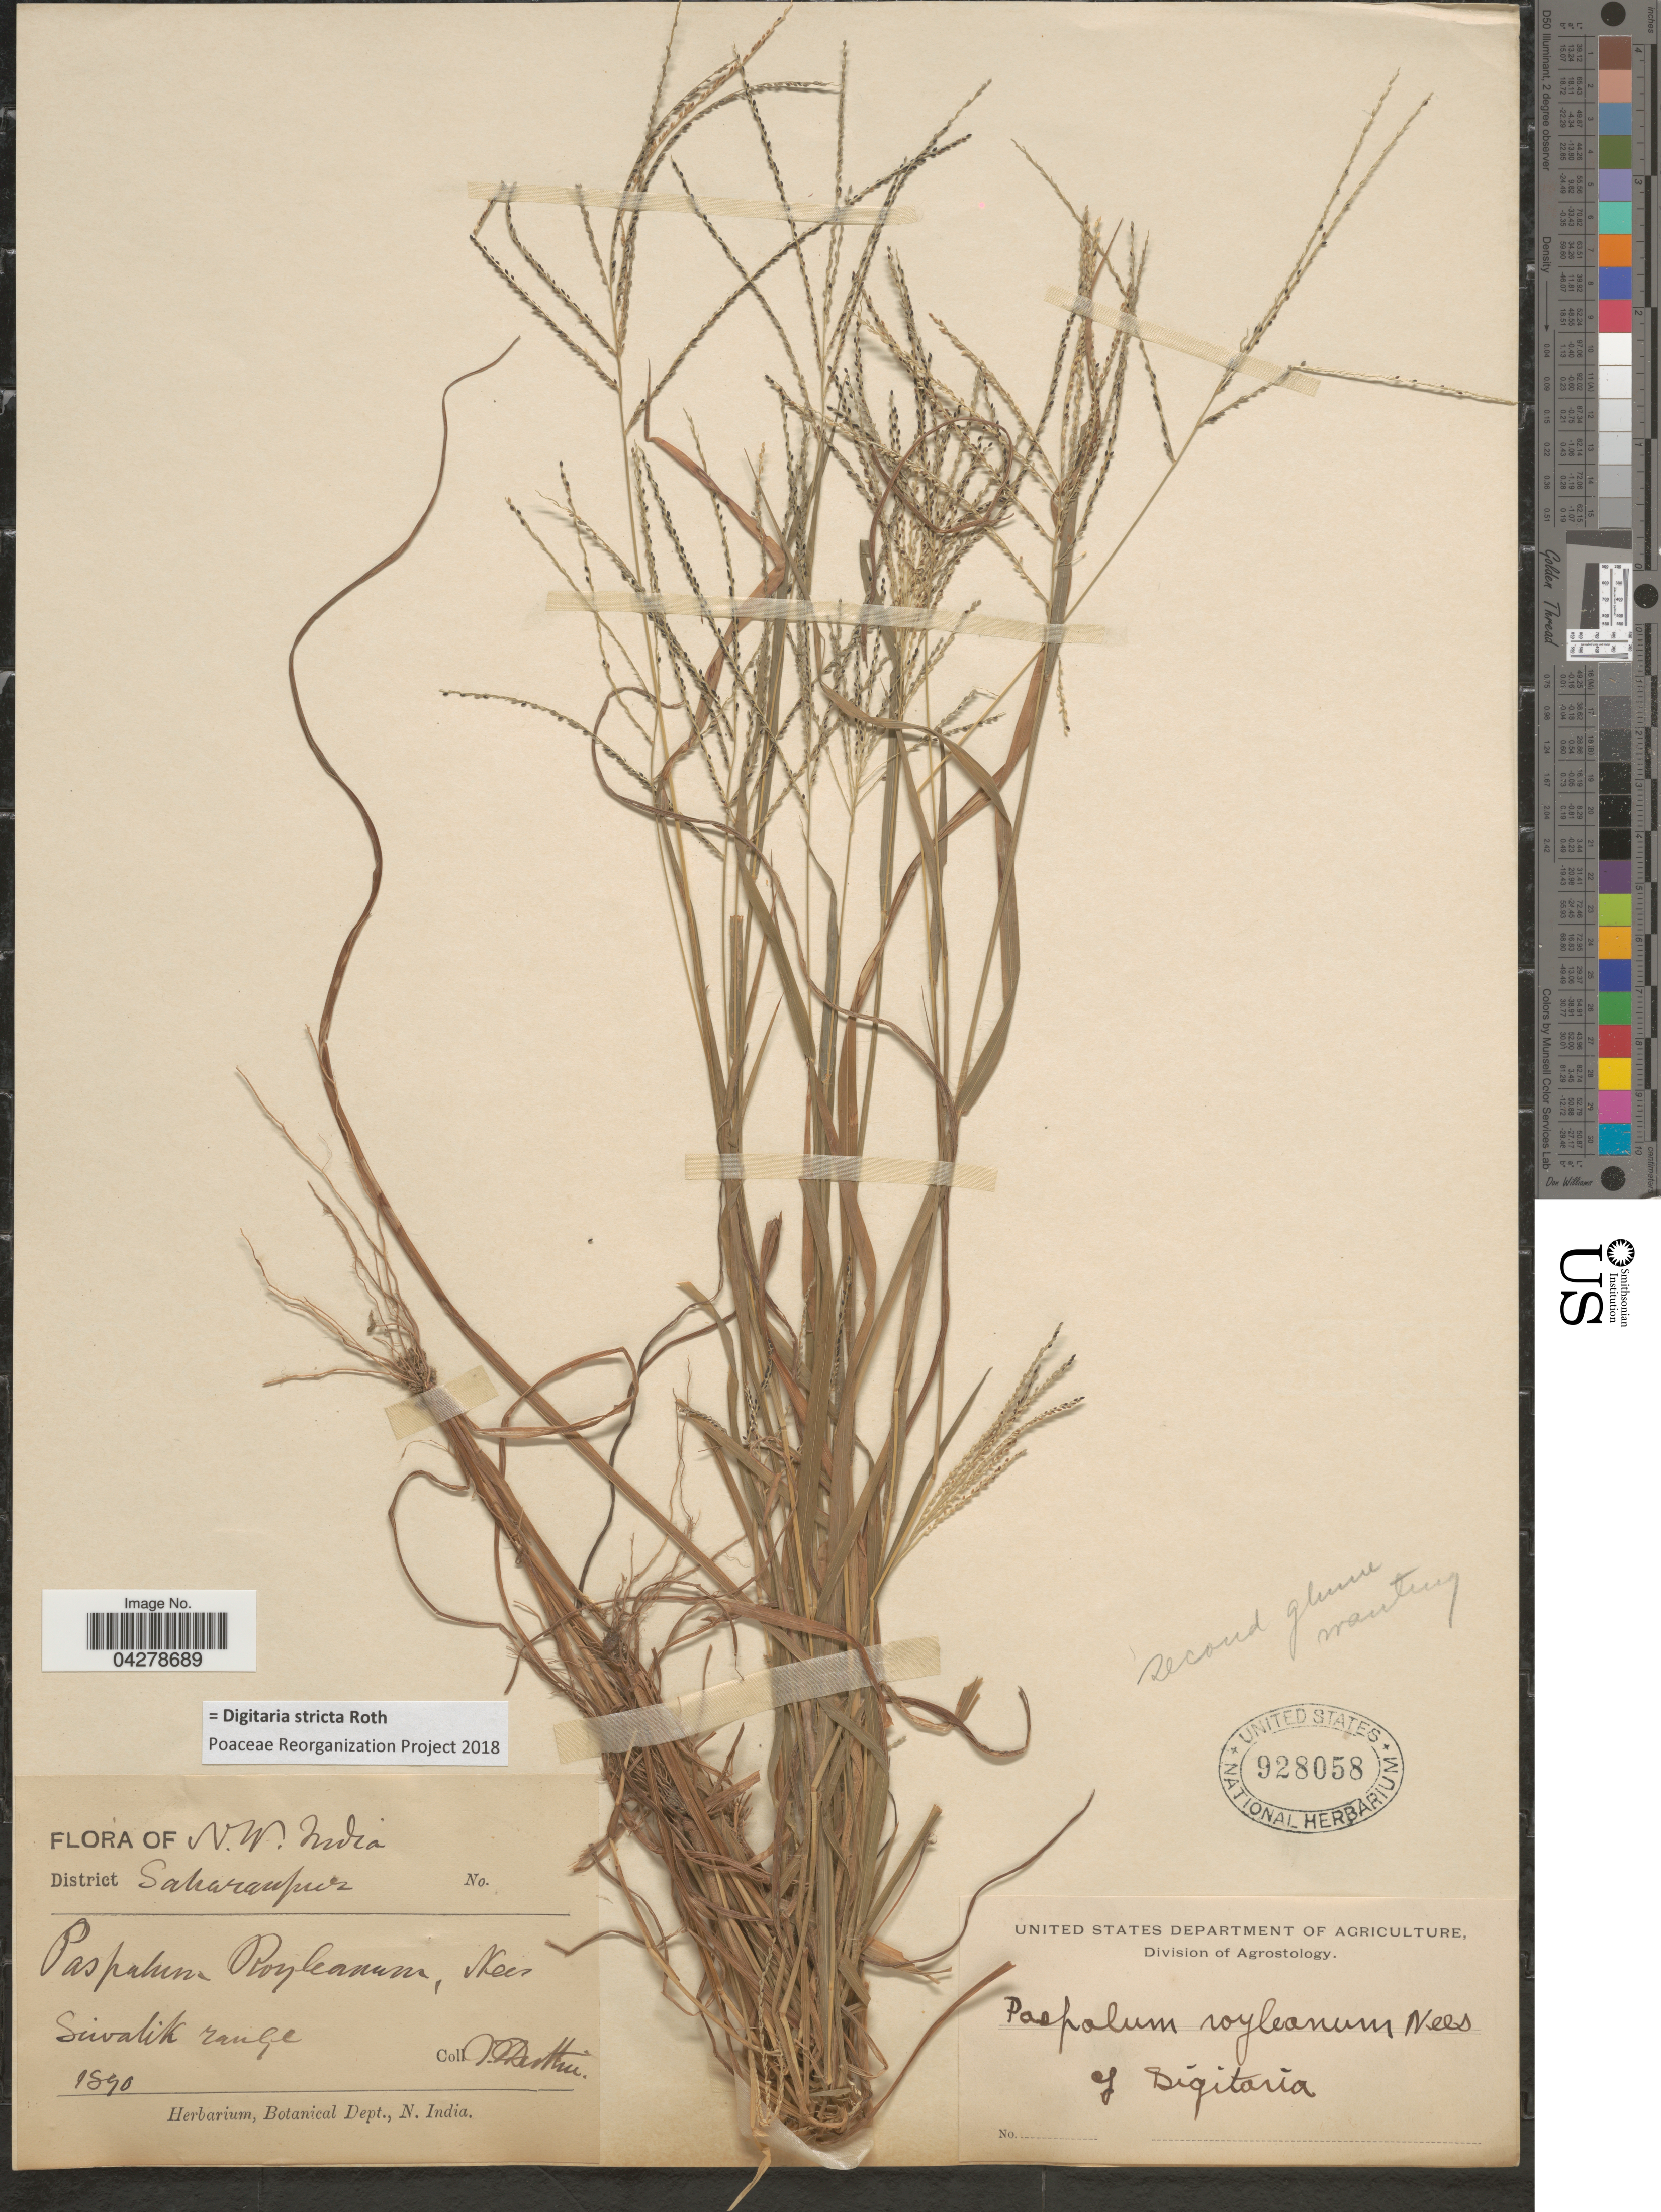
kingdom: Plantae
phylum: Tracheophyta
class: Liliopsida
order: Poales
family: Poaceae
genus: Digitaria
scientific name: Digitaria stricta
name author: Roth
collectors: J. F. Duthie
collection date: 1890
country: India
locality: N.W. India. District Saharanpur. Siwalik Range.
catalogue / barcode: US 928058